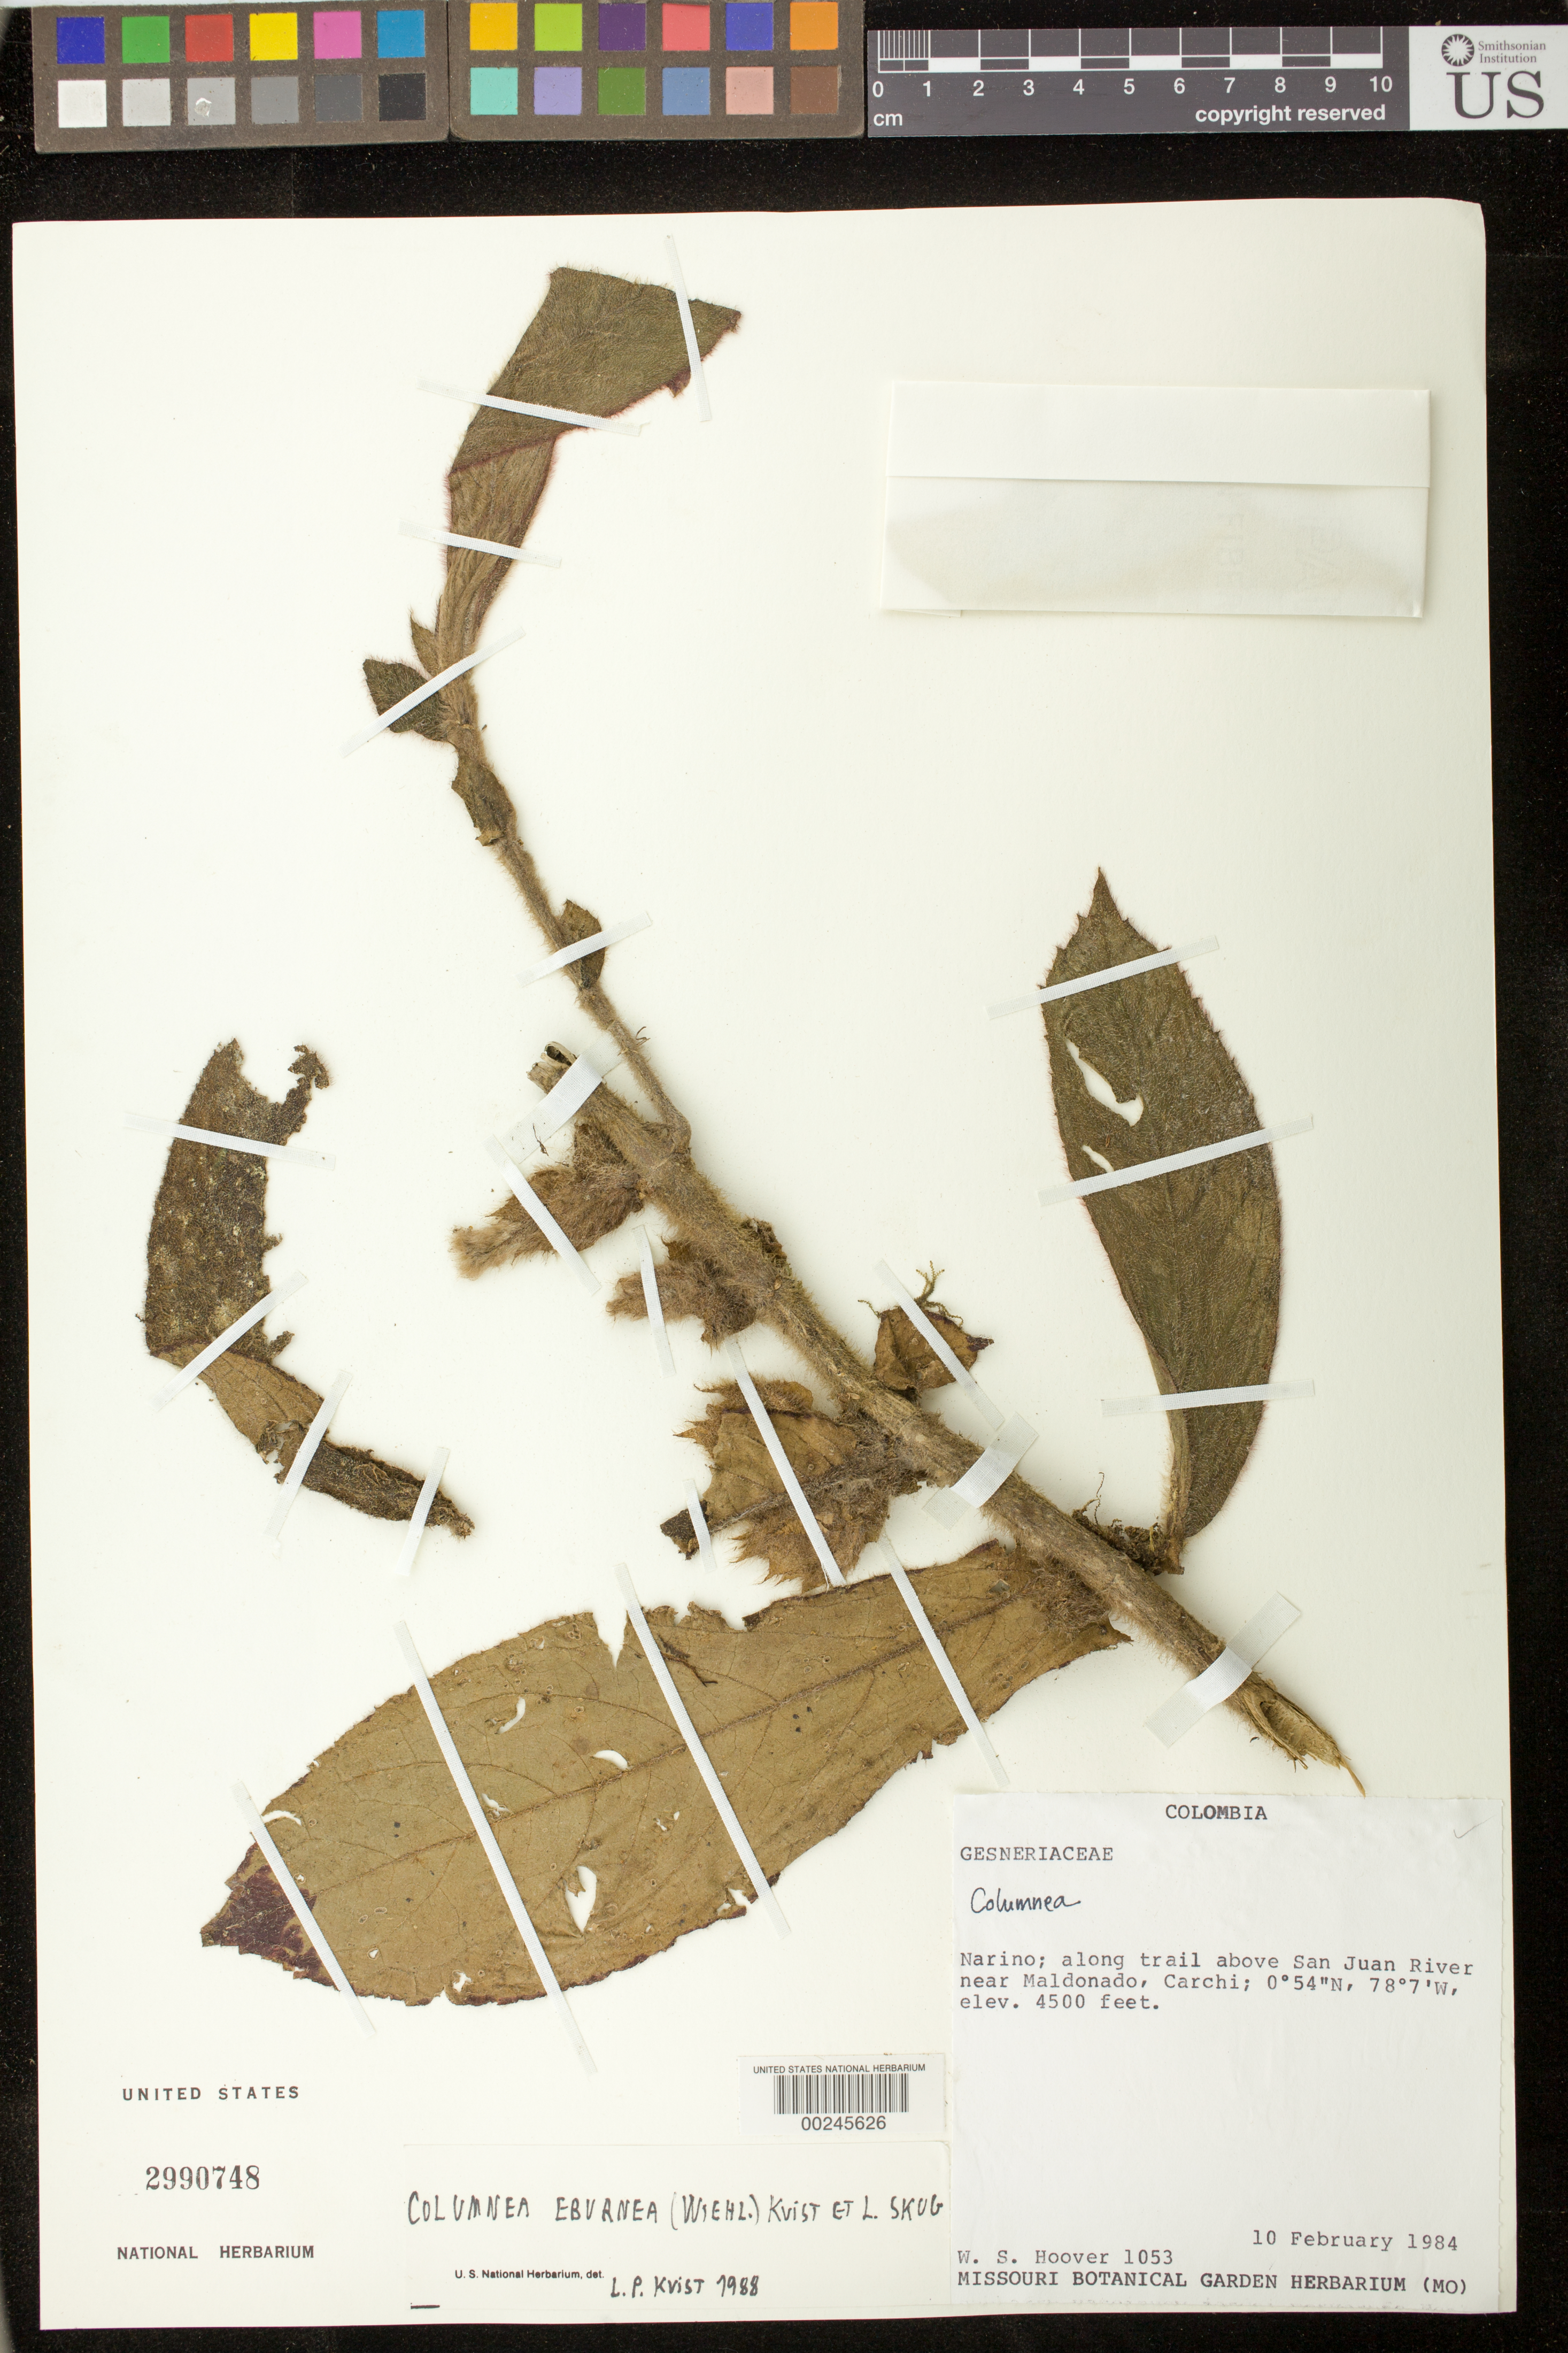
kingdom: Plantae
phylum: Tracheophyta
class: Magnoliopsida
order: Lamiales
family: Gesneriaceae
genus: Columnea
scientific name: Columnea eburnea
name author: (Wiehler) L.P. Kvist & L.E. Skog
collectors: W. S. Hoover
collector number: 1053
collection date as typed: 10 Feb 1984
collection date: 1984-02-10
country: Colombia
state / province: Nariño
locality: Along trail above San Juan River near Maldonado, Carchi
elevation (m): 1372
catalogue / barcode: US 2990748